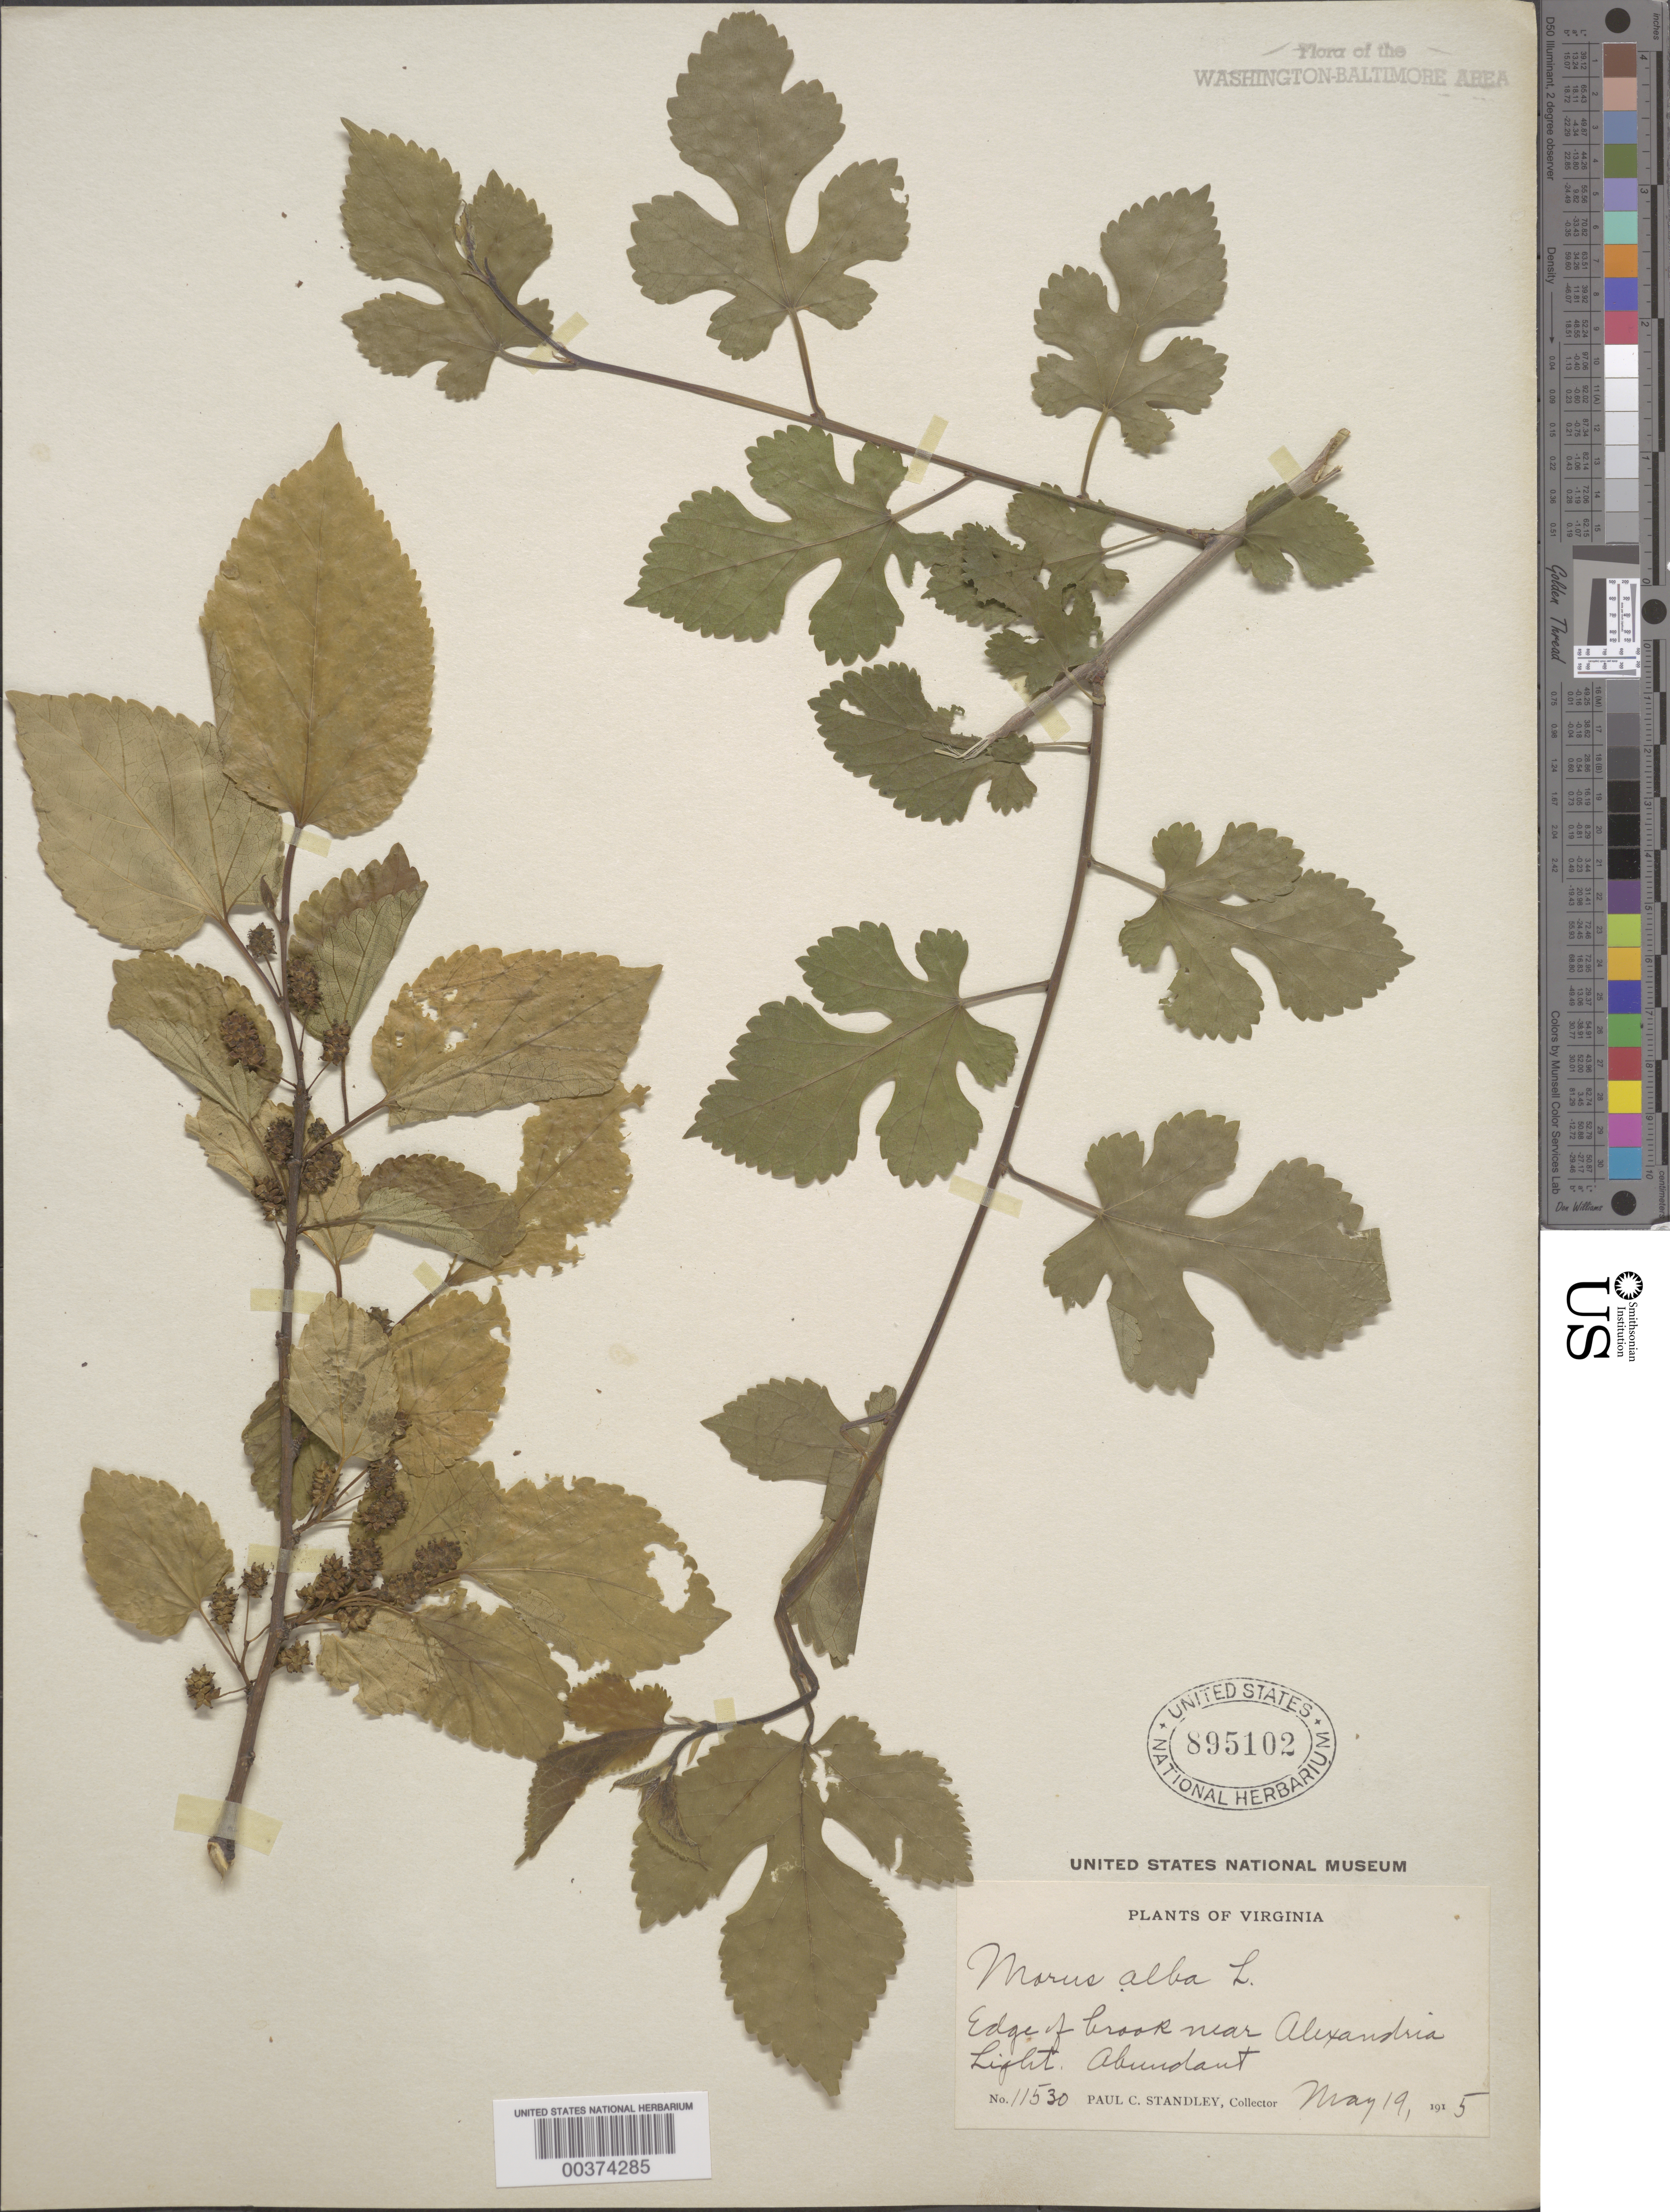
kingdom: Plantae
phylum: Tracheophyta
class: Magnoliopsida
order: Rosales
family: Moraceae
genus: Morus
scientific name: Morus alba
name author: L.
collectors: P. C. Standley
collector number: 11530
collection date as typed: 19 May 1915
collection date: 1915-05-19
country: United States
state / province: Virginia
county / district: City of Alexandria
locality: Alexandria Light vicinity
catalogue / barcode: US 895102